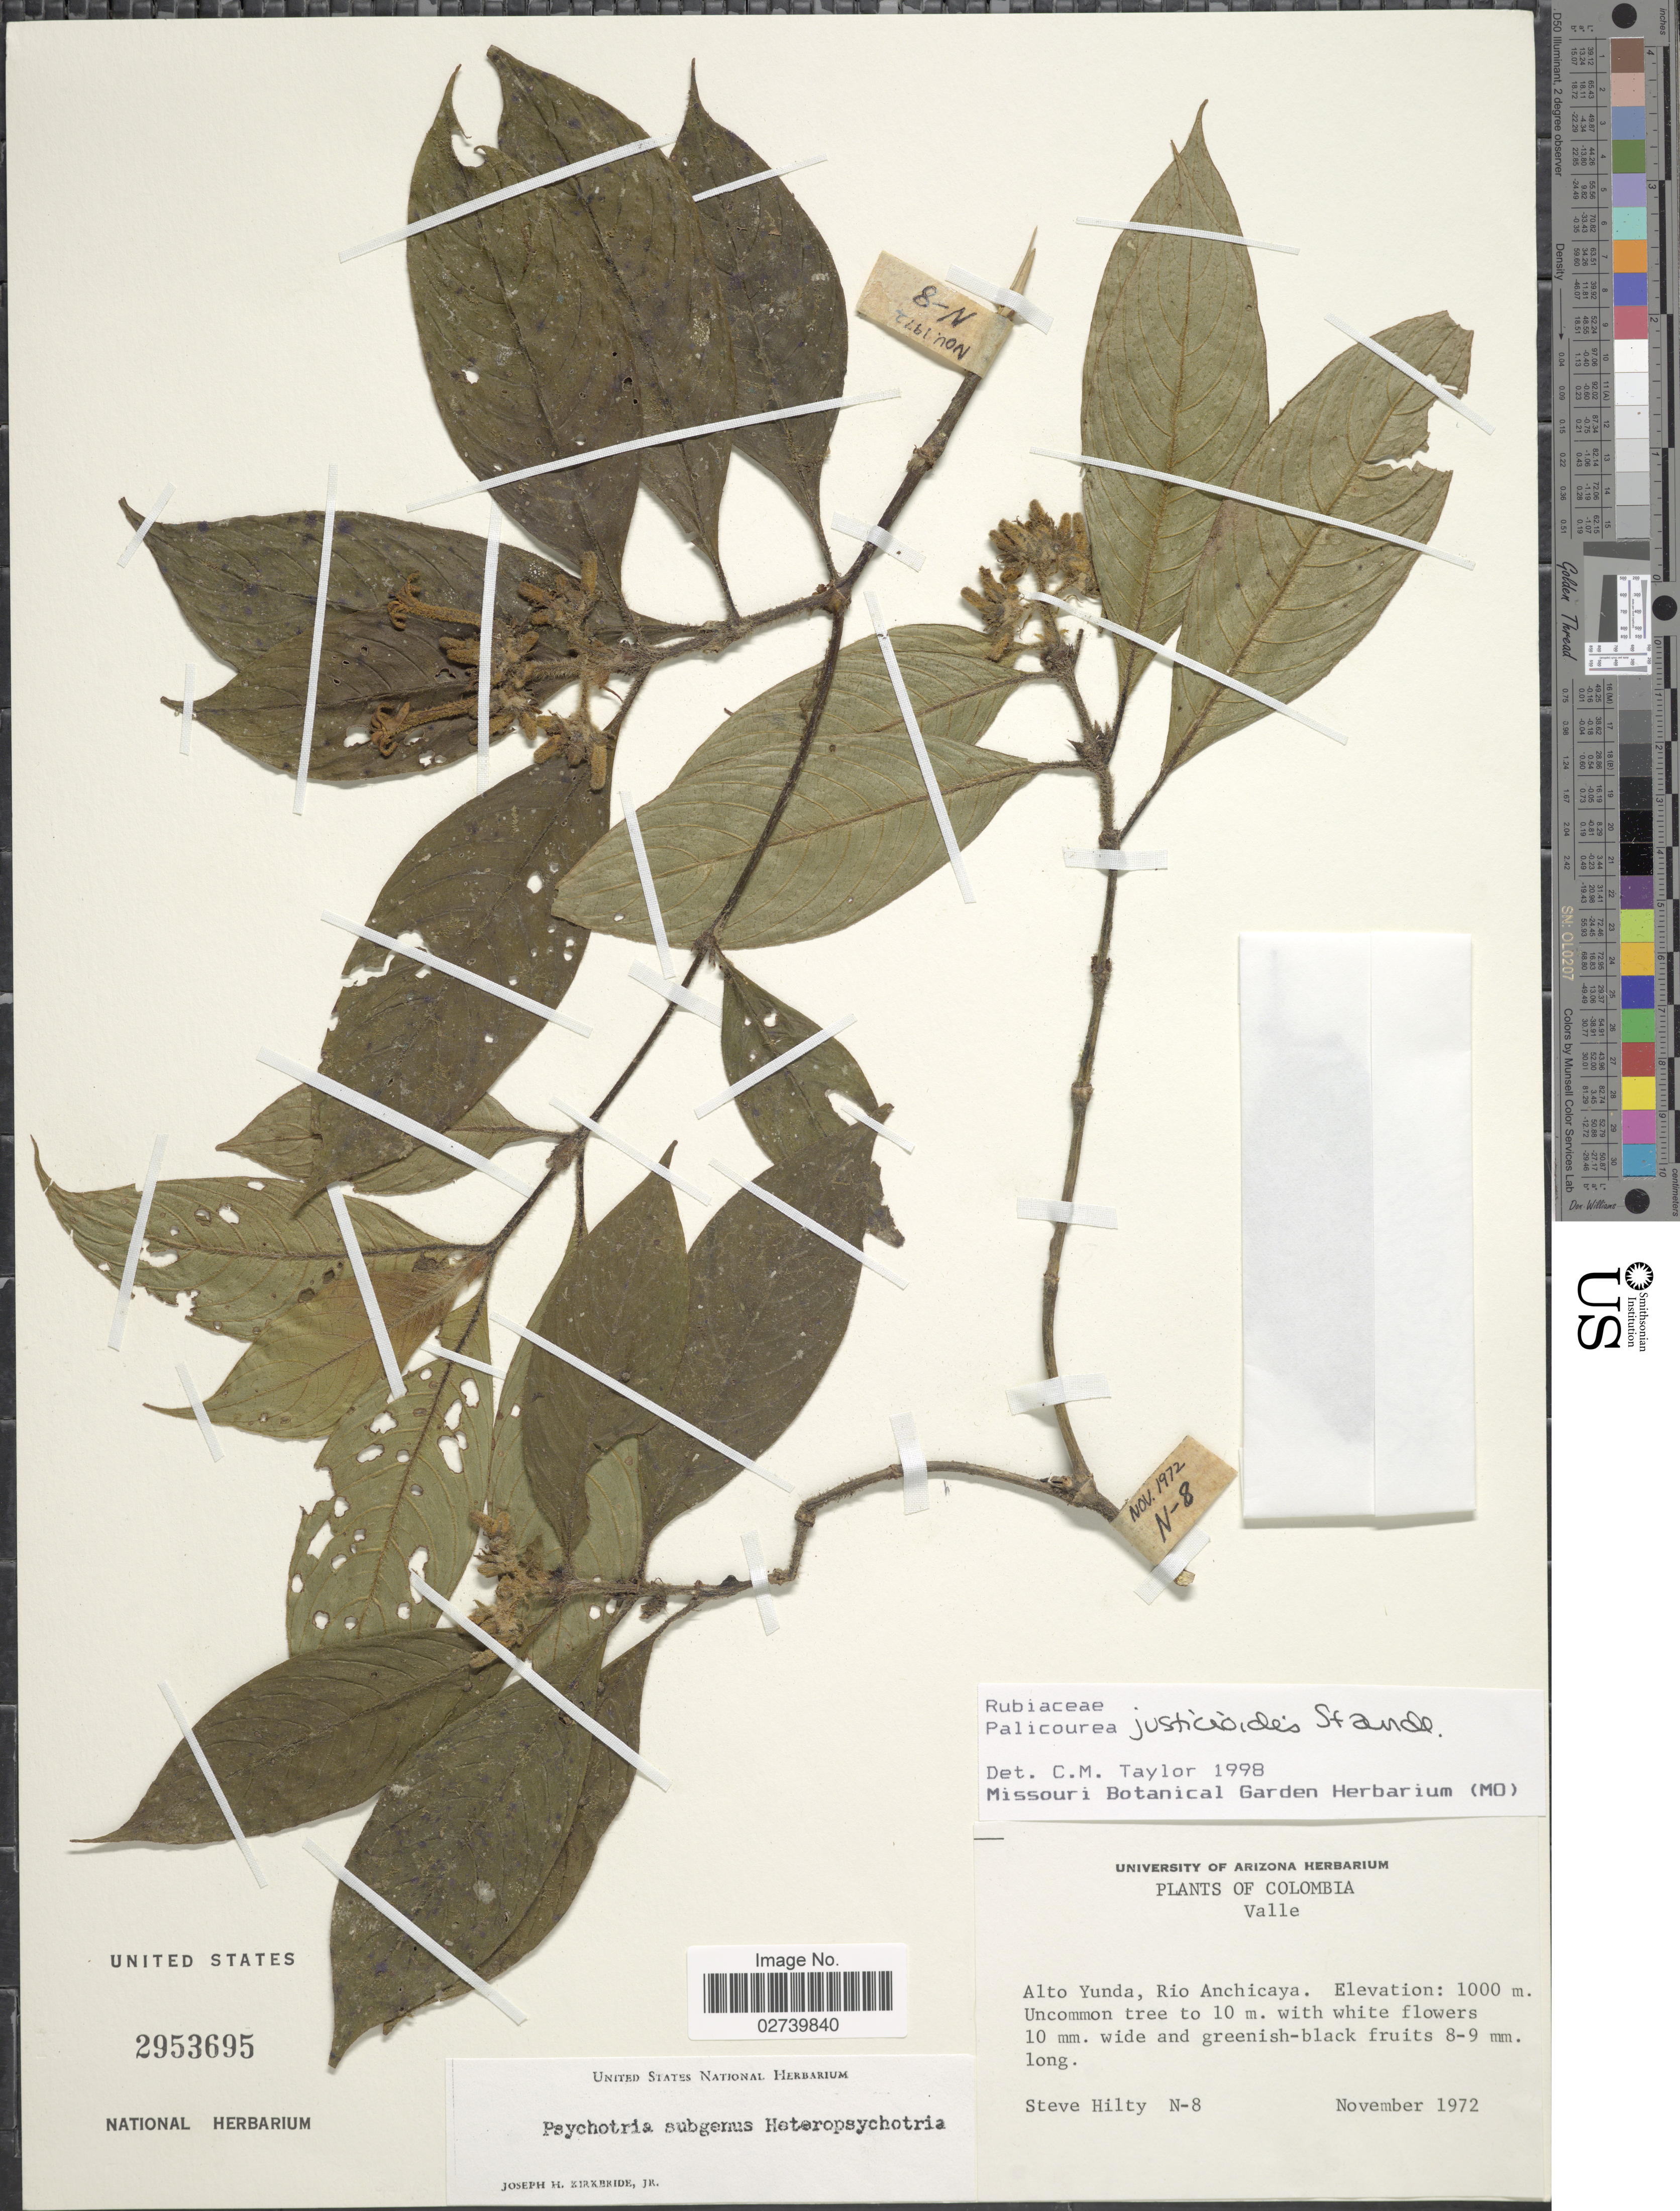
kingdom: Plantae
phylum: Tracheophyta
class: Magnoliopsida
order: Gentianales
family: Rubiaceae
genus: Palicourea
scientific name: Palicourea justicioides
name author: Standl.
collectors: S. Hilty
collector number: N-8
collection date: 1972-11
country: Colombia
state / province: Valle del Cauca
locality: Valle. Alto Yunda, Rio Anchicaya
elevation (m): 1000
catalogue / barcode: US 2953695